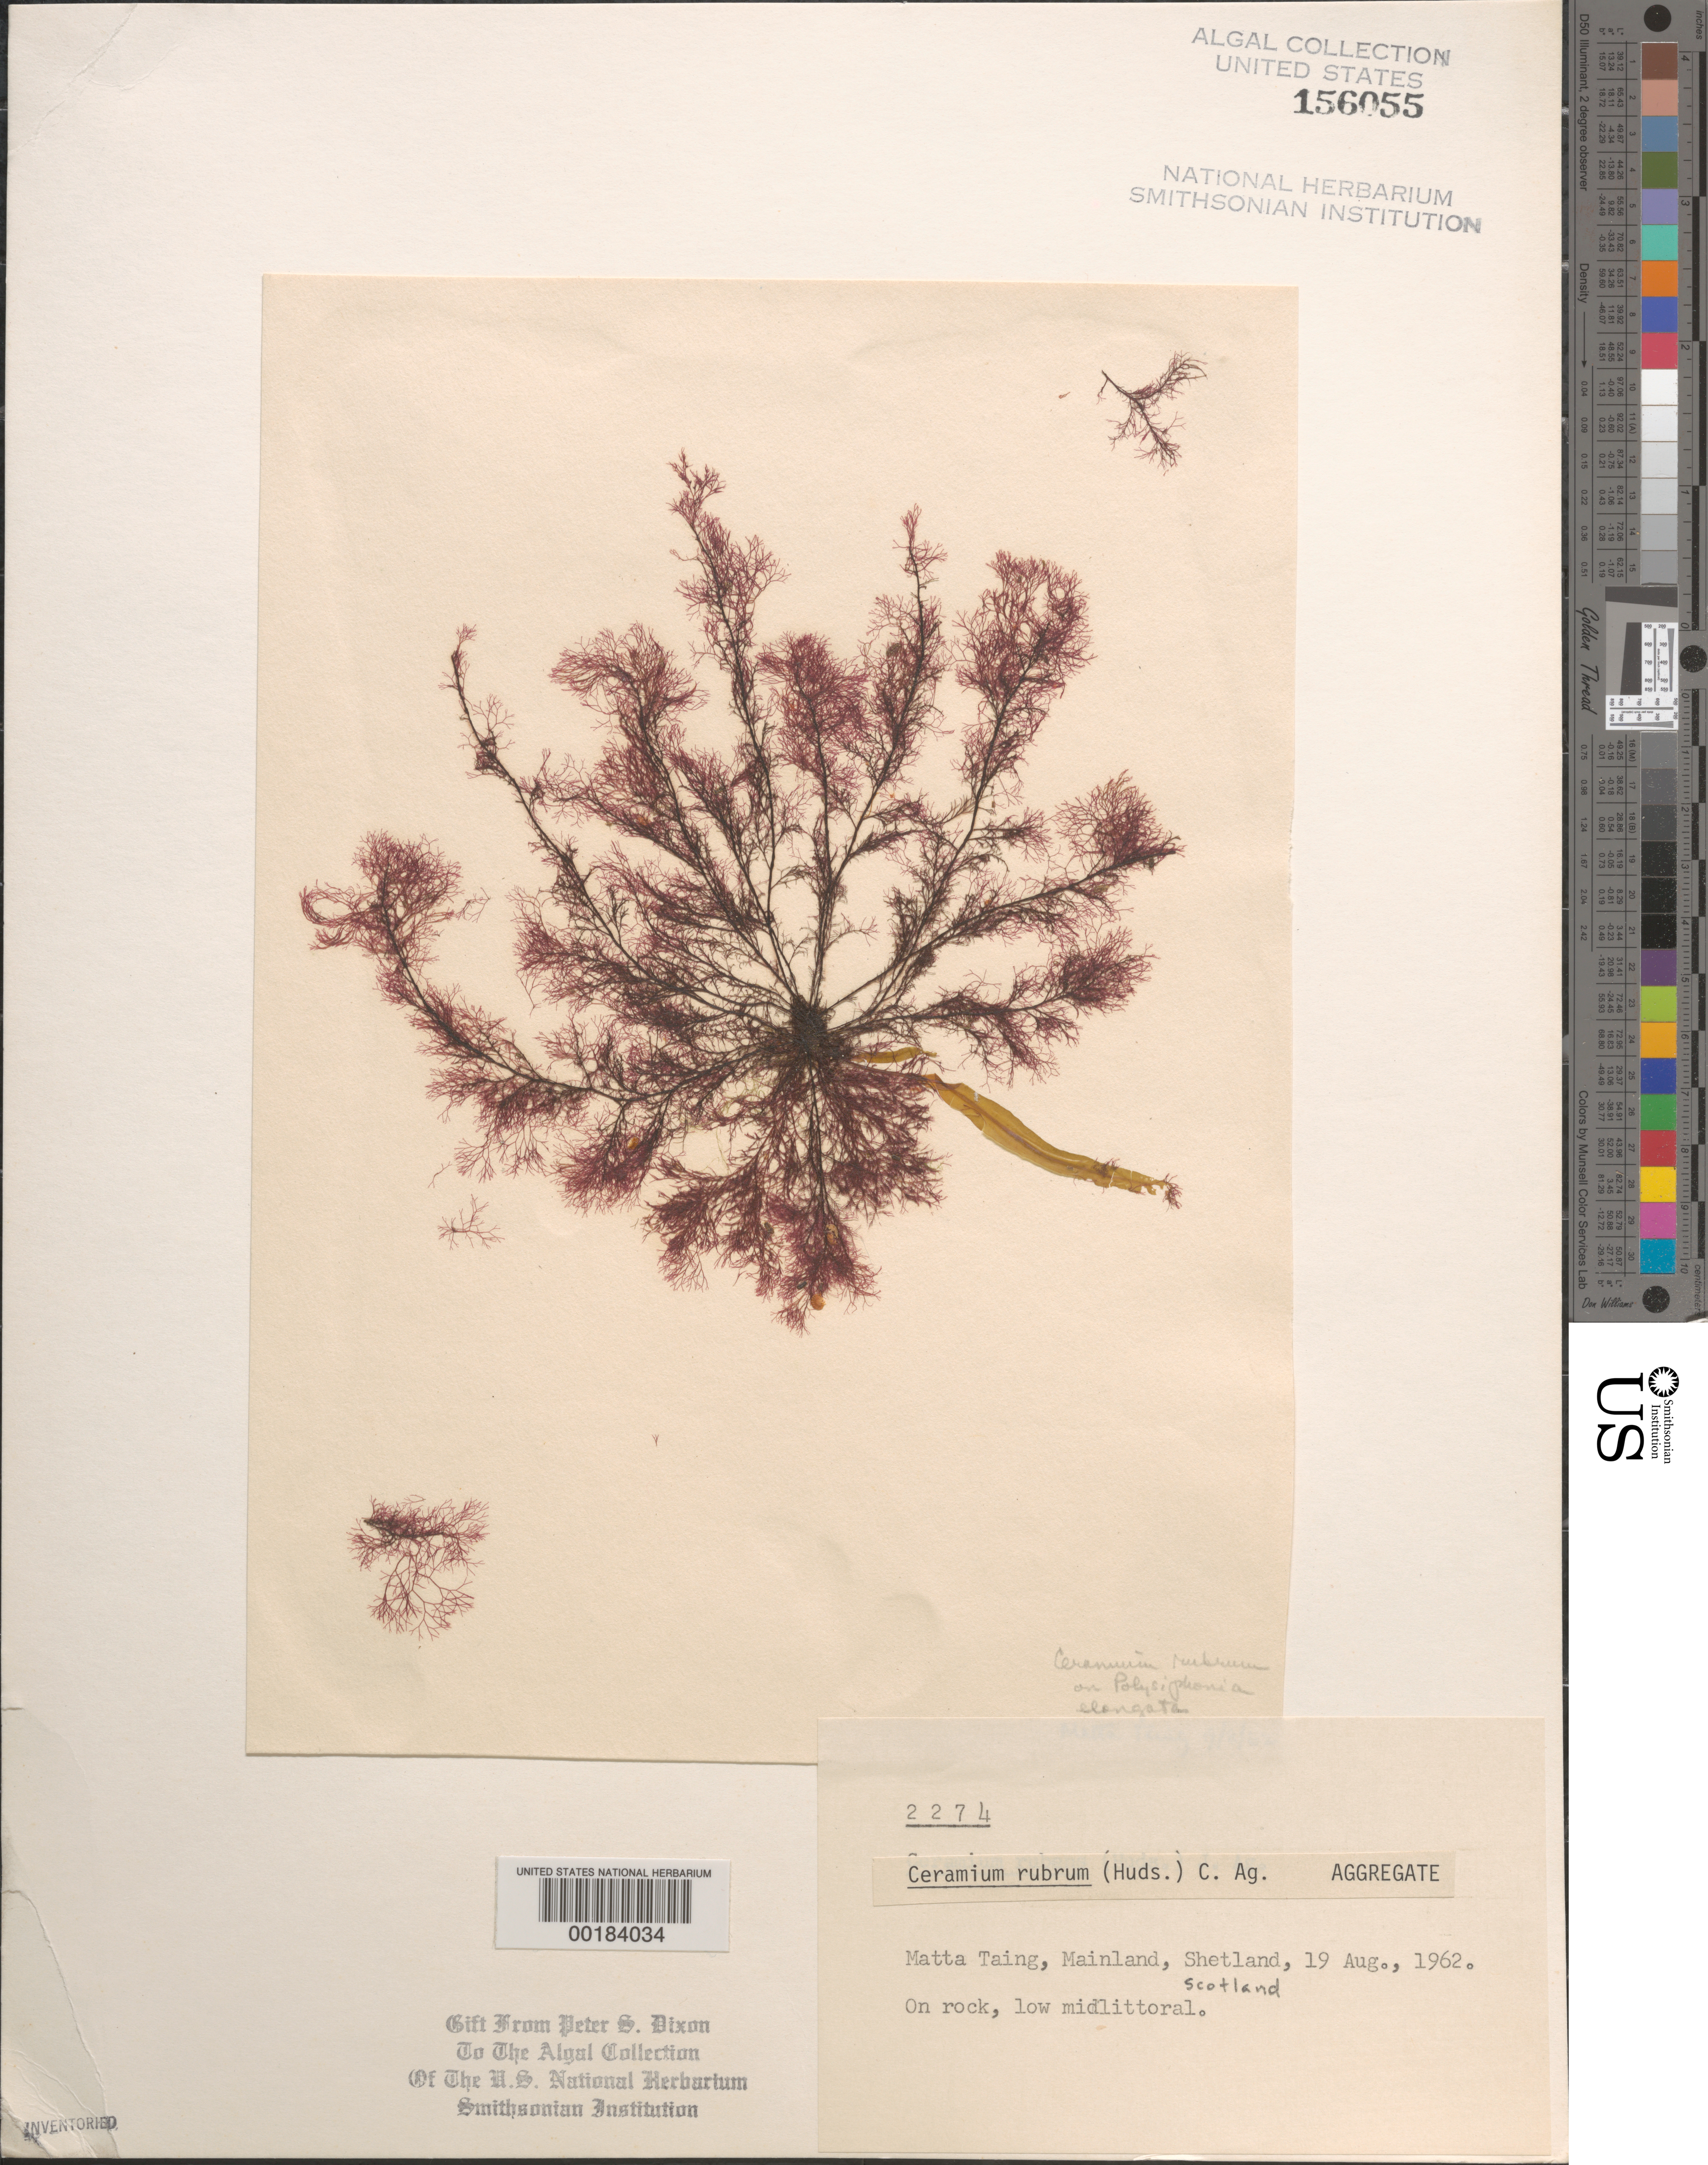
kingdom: Plantae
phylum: Rhodophyta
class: Florideophyceae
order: Ceramiales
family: Ceramiaceae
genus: Ceramium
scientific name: Ceramium rubrum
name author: C. Agardh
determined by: Dixon, P. S.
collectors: P. S. Dixon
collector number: PSD 2274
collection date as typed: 19 Aug 1962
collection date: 1962-08-19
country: United Kingdom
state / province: Scotland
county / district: Shetland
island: Mainland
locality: Matta Taing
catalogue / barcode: US 156055